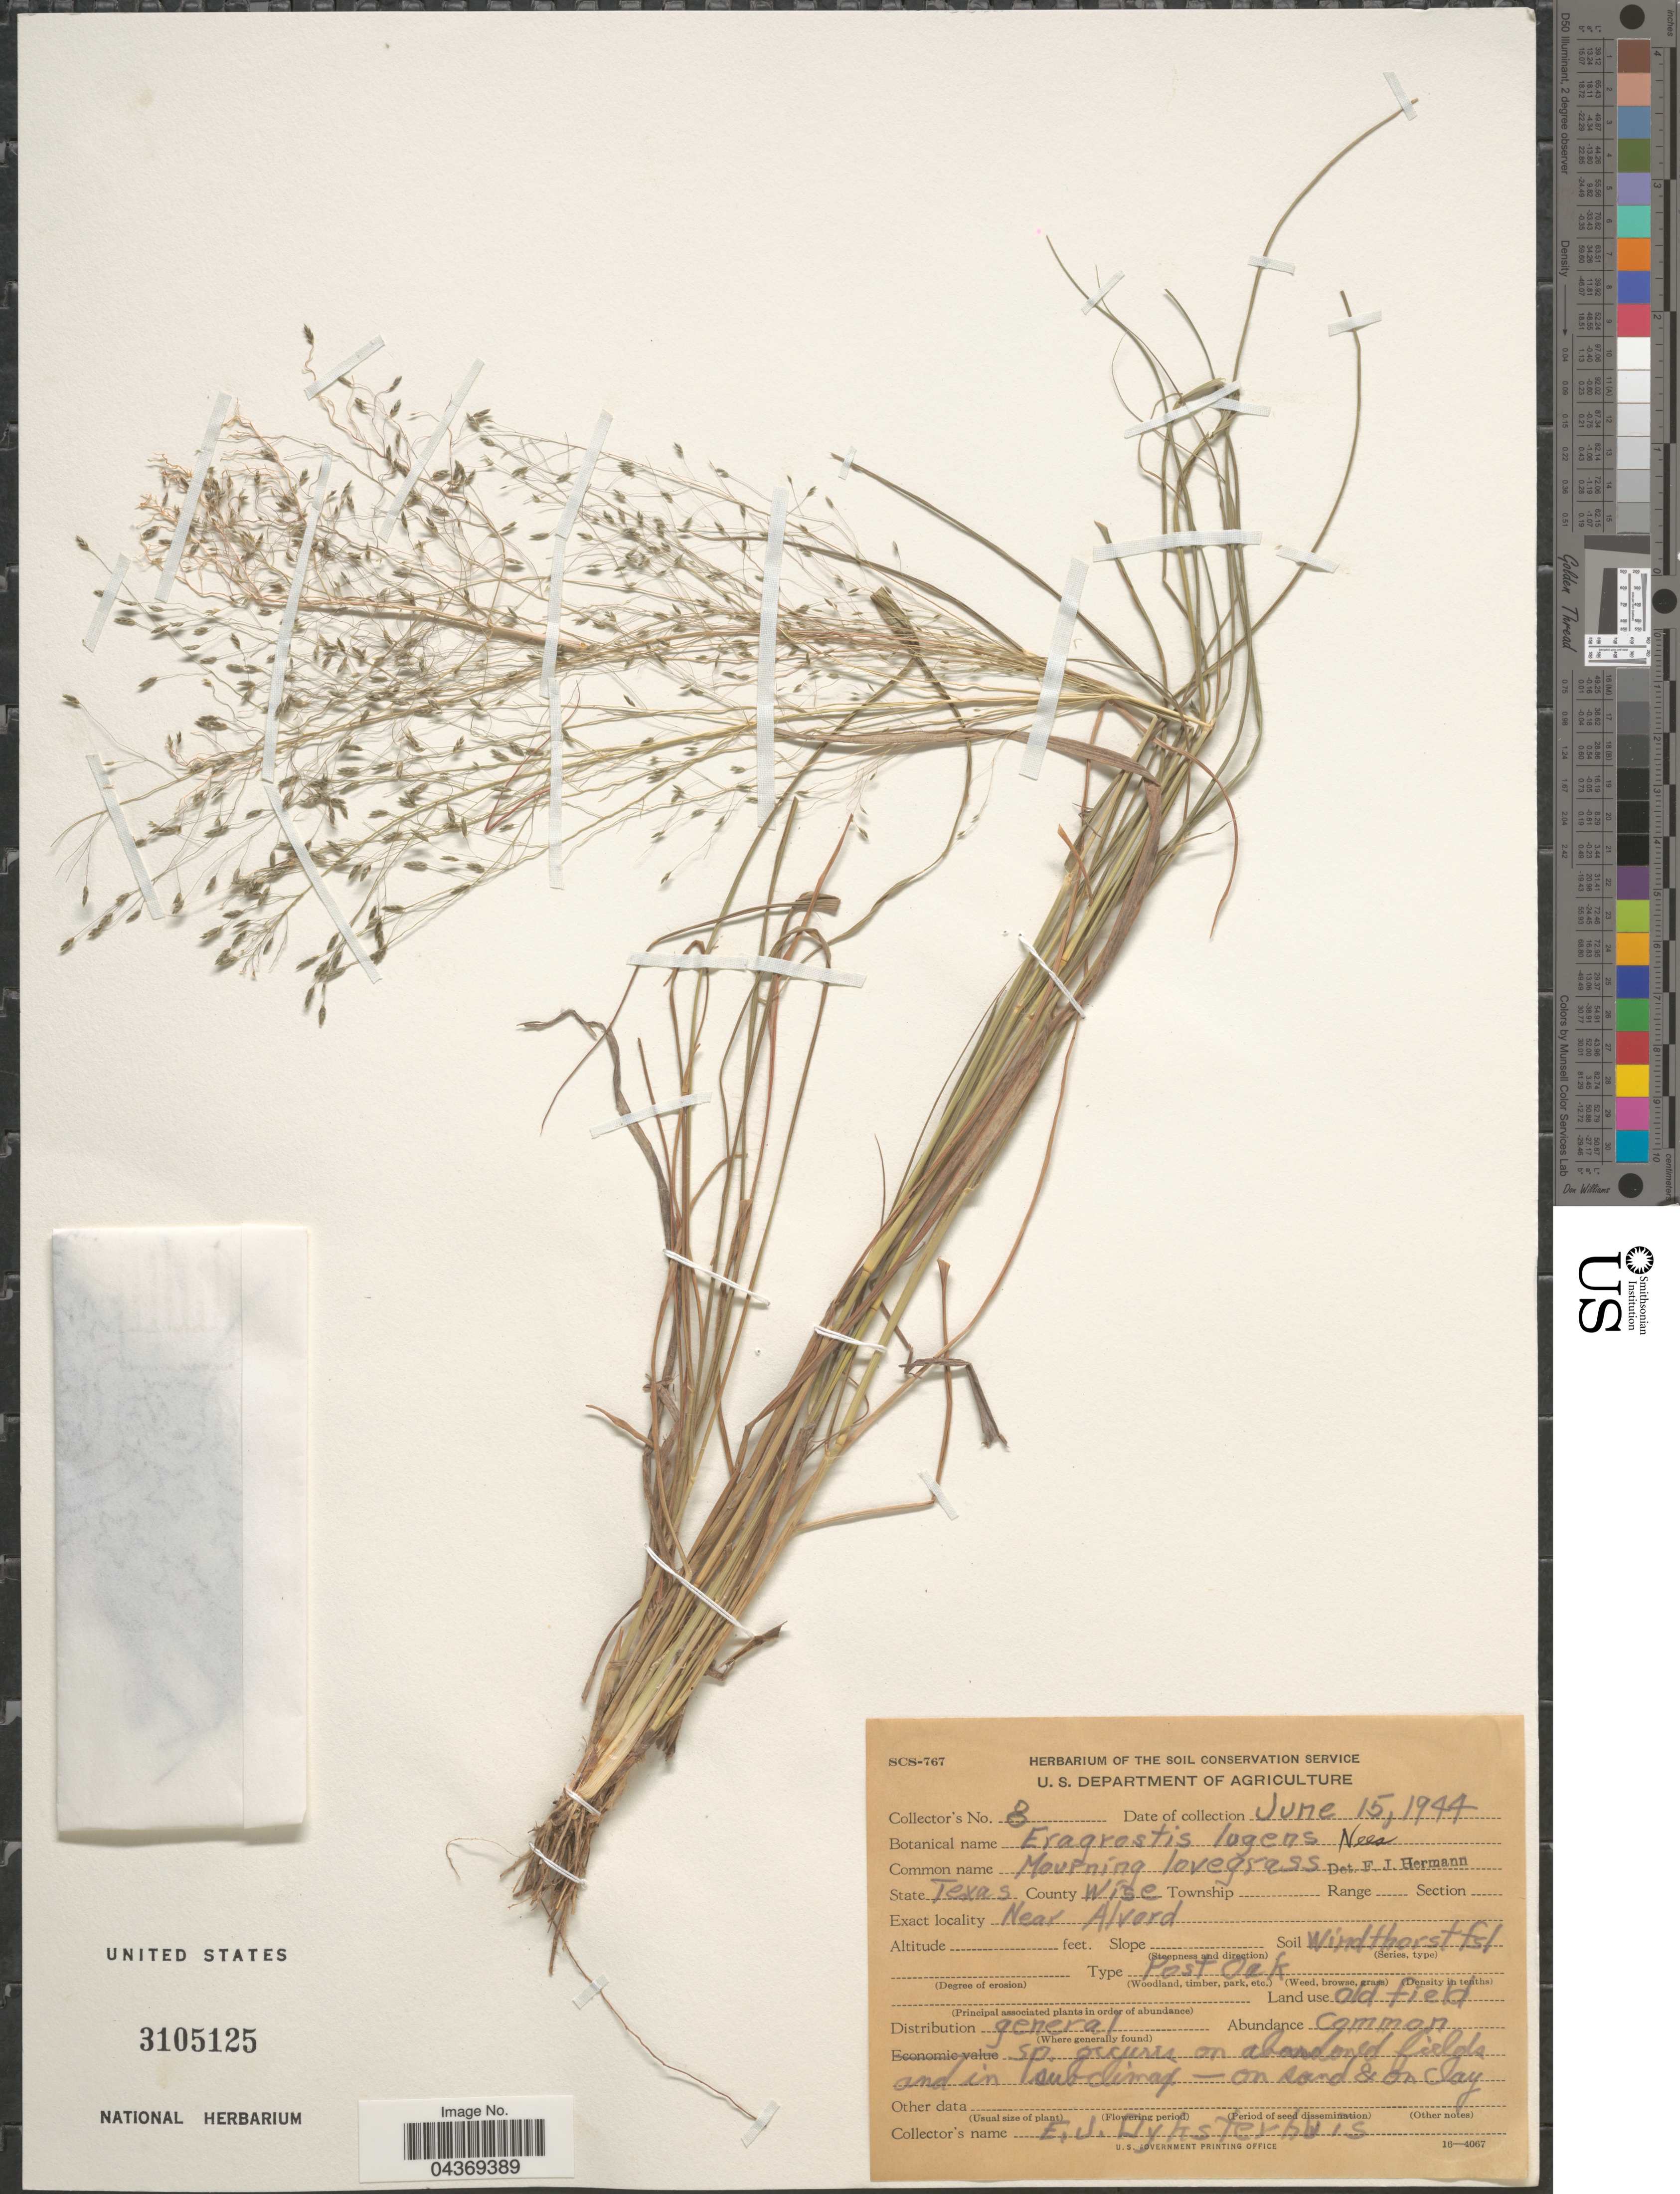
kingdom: Plantae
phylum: Tracheophyta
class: Liliopsida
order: Poales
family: Poaceae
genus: Eragrostis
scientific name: Eragrostis lugens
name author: Nees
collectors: E. Dyksterhuis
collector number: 8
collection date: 1944-06-15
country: United States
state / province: Texas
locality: County Wise. Near Alvord.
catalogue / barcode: US 3105125